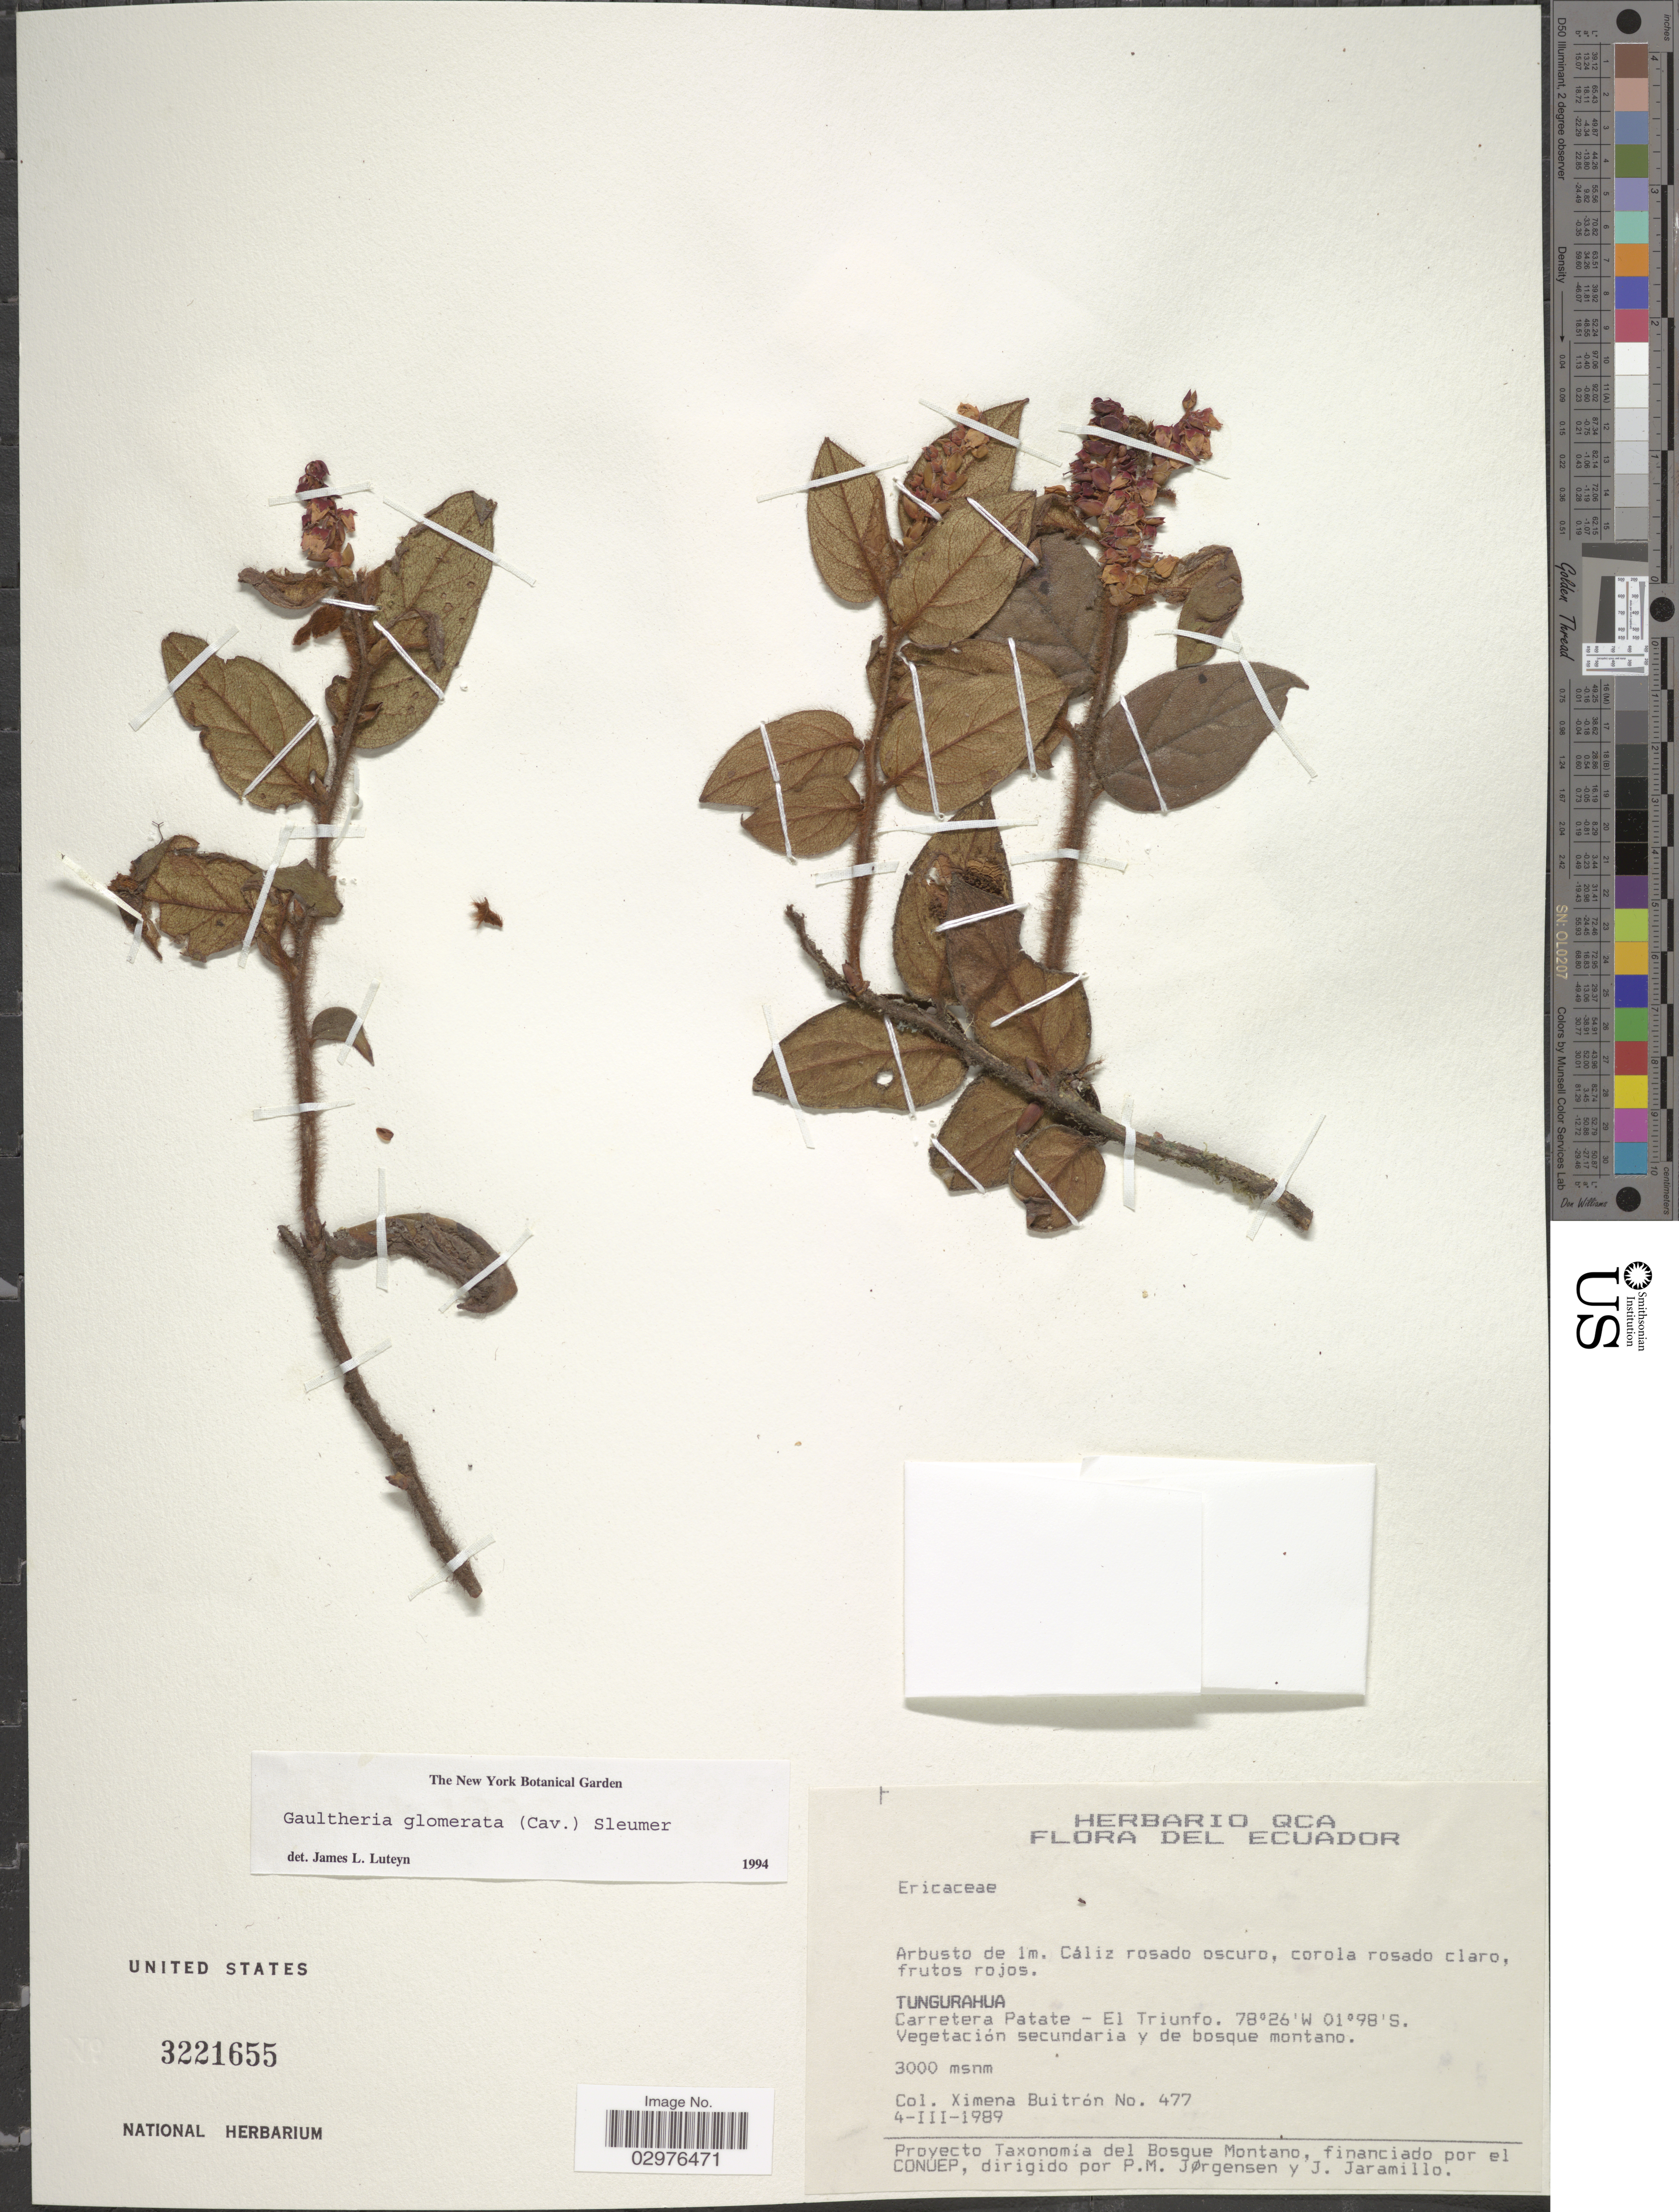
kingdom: Plantae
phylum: Tracheophyta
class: Magnoliopsida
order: Ericales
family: Ericaceae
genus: Gaultheria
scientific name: Gaultheria glomerata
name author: (Cav.) Sleumer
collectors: X. Buitrón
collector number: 477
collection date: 1989-03-04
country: Ecuador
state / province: Tungurahua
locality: Carretera Patate - El Triunfo.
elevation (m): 3000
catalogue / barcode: US 3221655